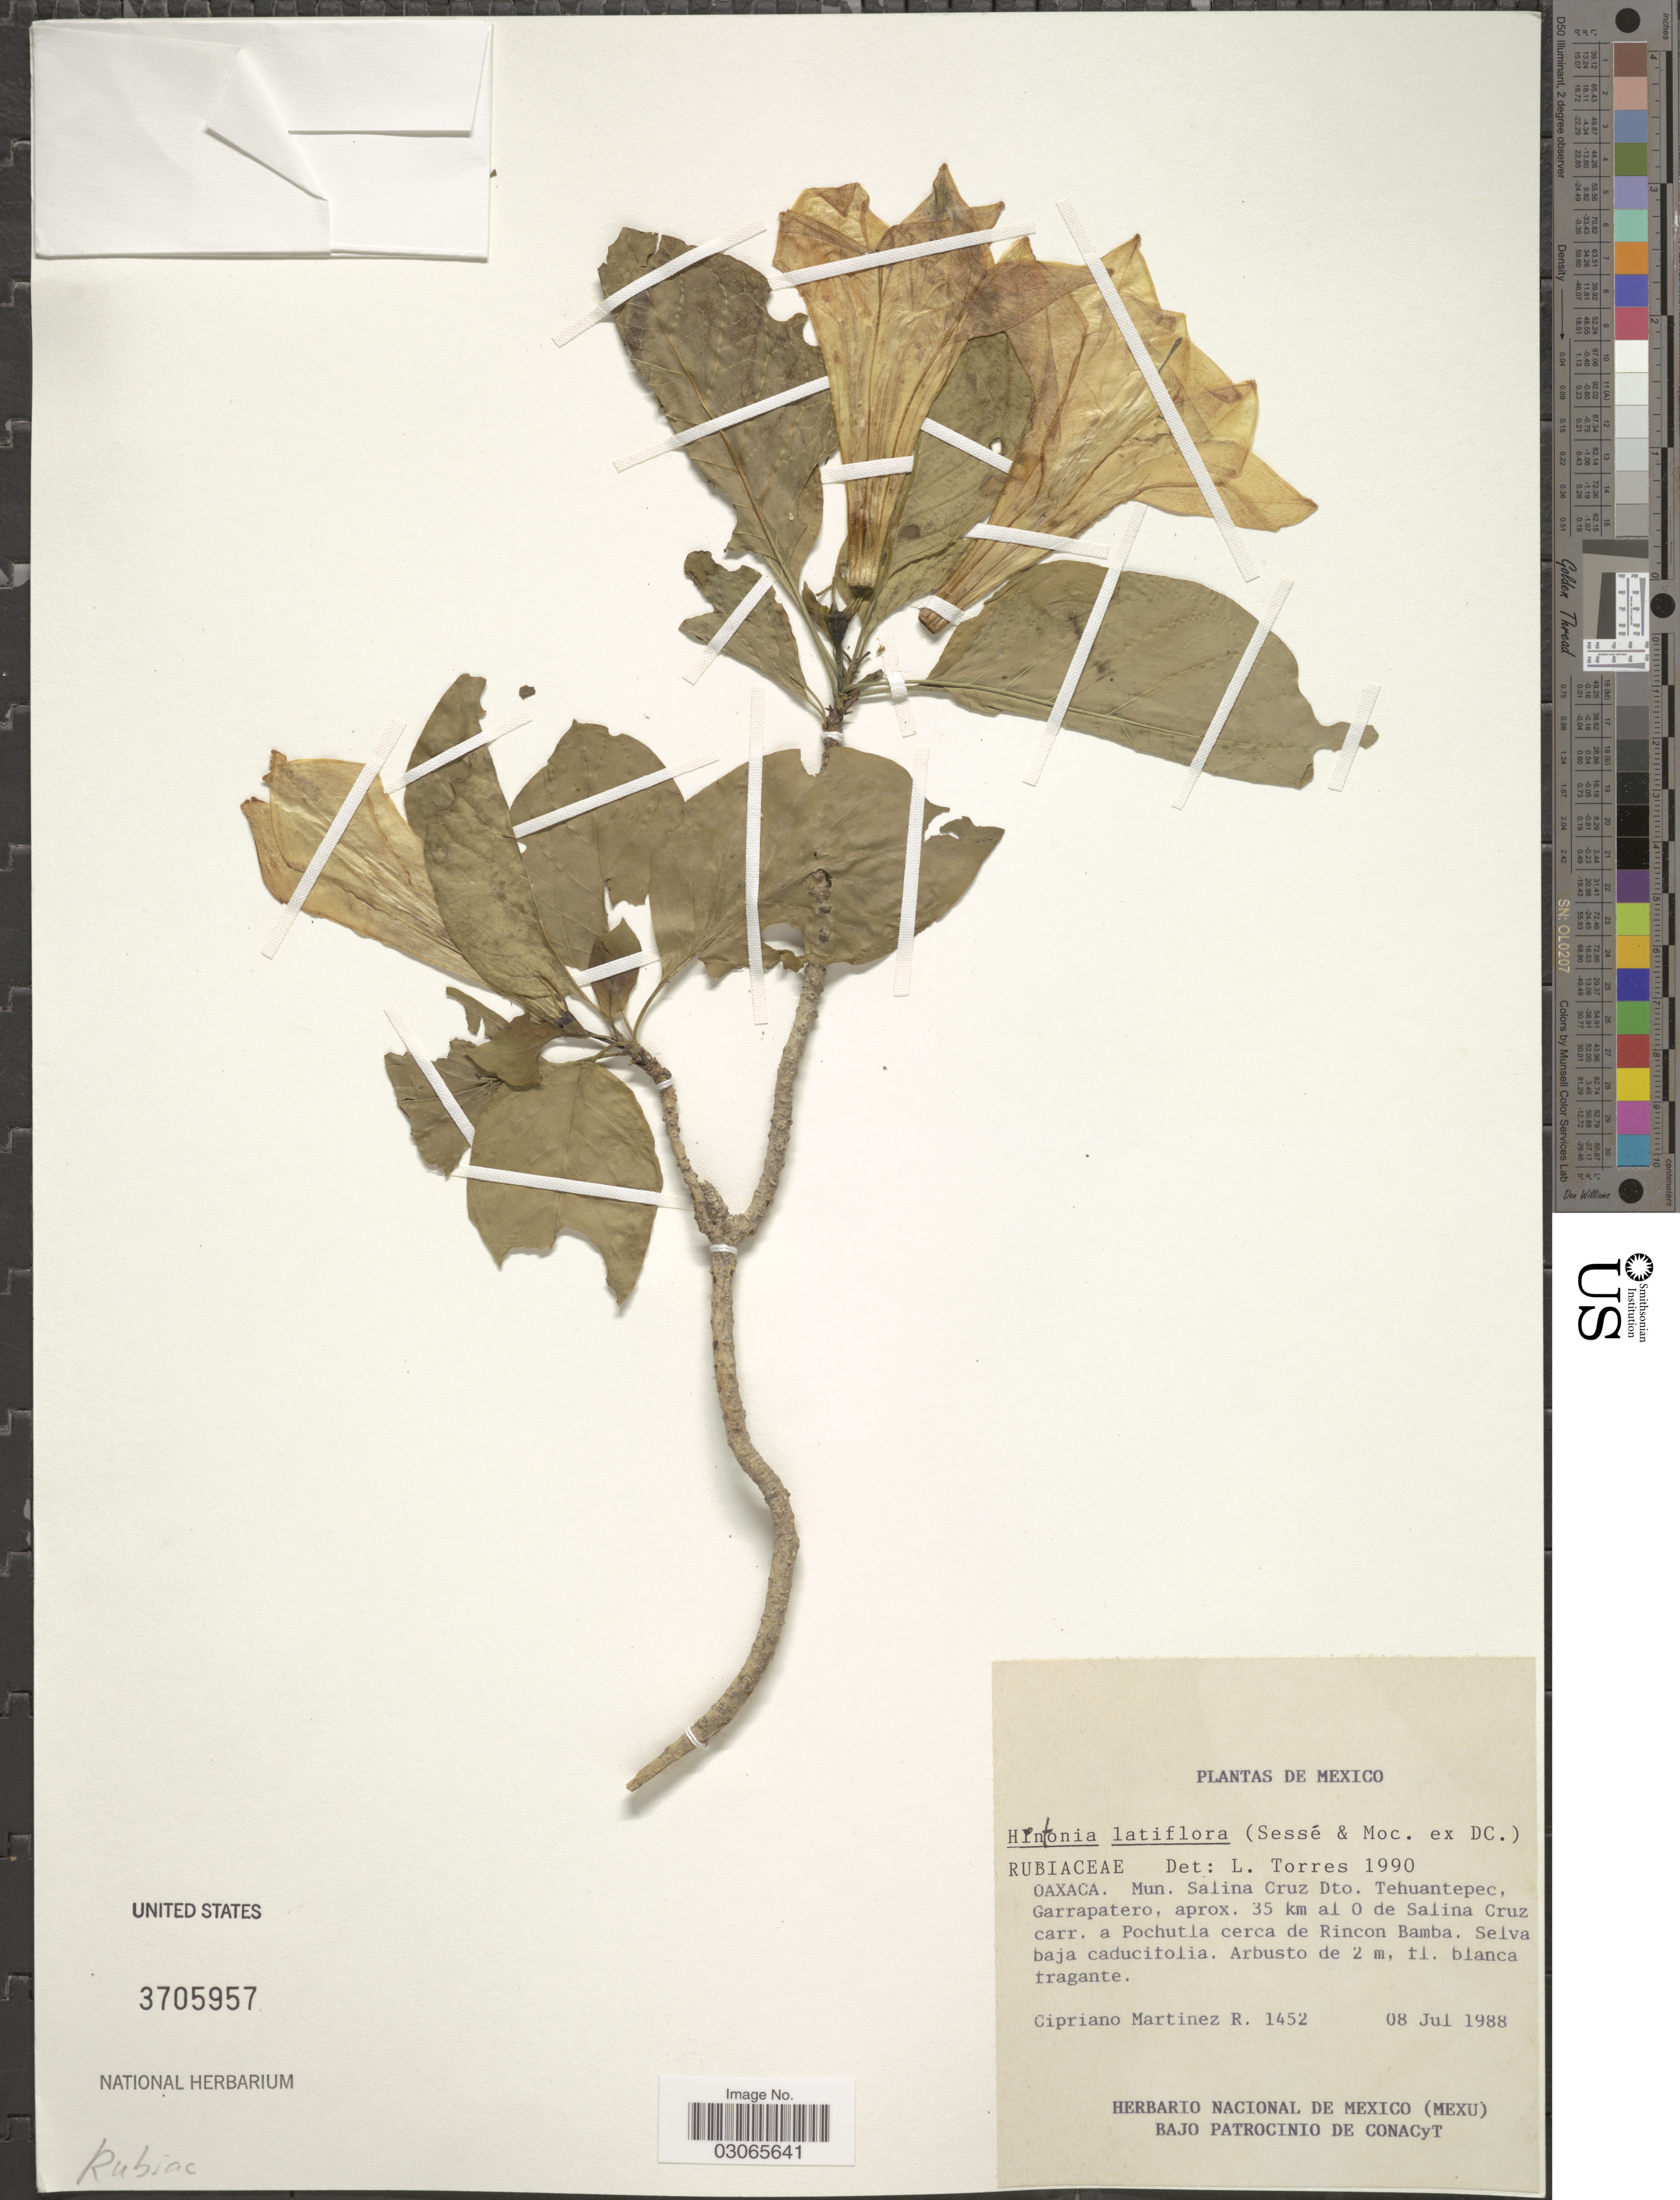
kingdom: Plantae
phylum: Tracheophyta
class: Magnoliopsida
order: Gentianales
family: Rubiaceae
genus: Hintonia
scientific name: Hintonia latiflora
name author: (Sessé & Moc. ex DC.) Bullock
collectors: C. Martínez R.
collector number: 1452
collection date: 1988-07-08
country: Mexico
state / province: Oaxaca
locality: Mun. Salina Cruz Dto. Tehuantepec, Garrapatero, aprox. 35 km al O de Salina Cruz carr. Pochutla cerca de Rincon Bamba.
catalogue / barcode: US 3705957